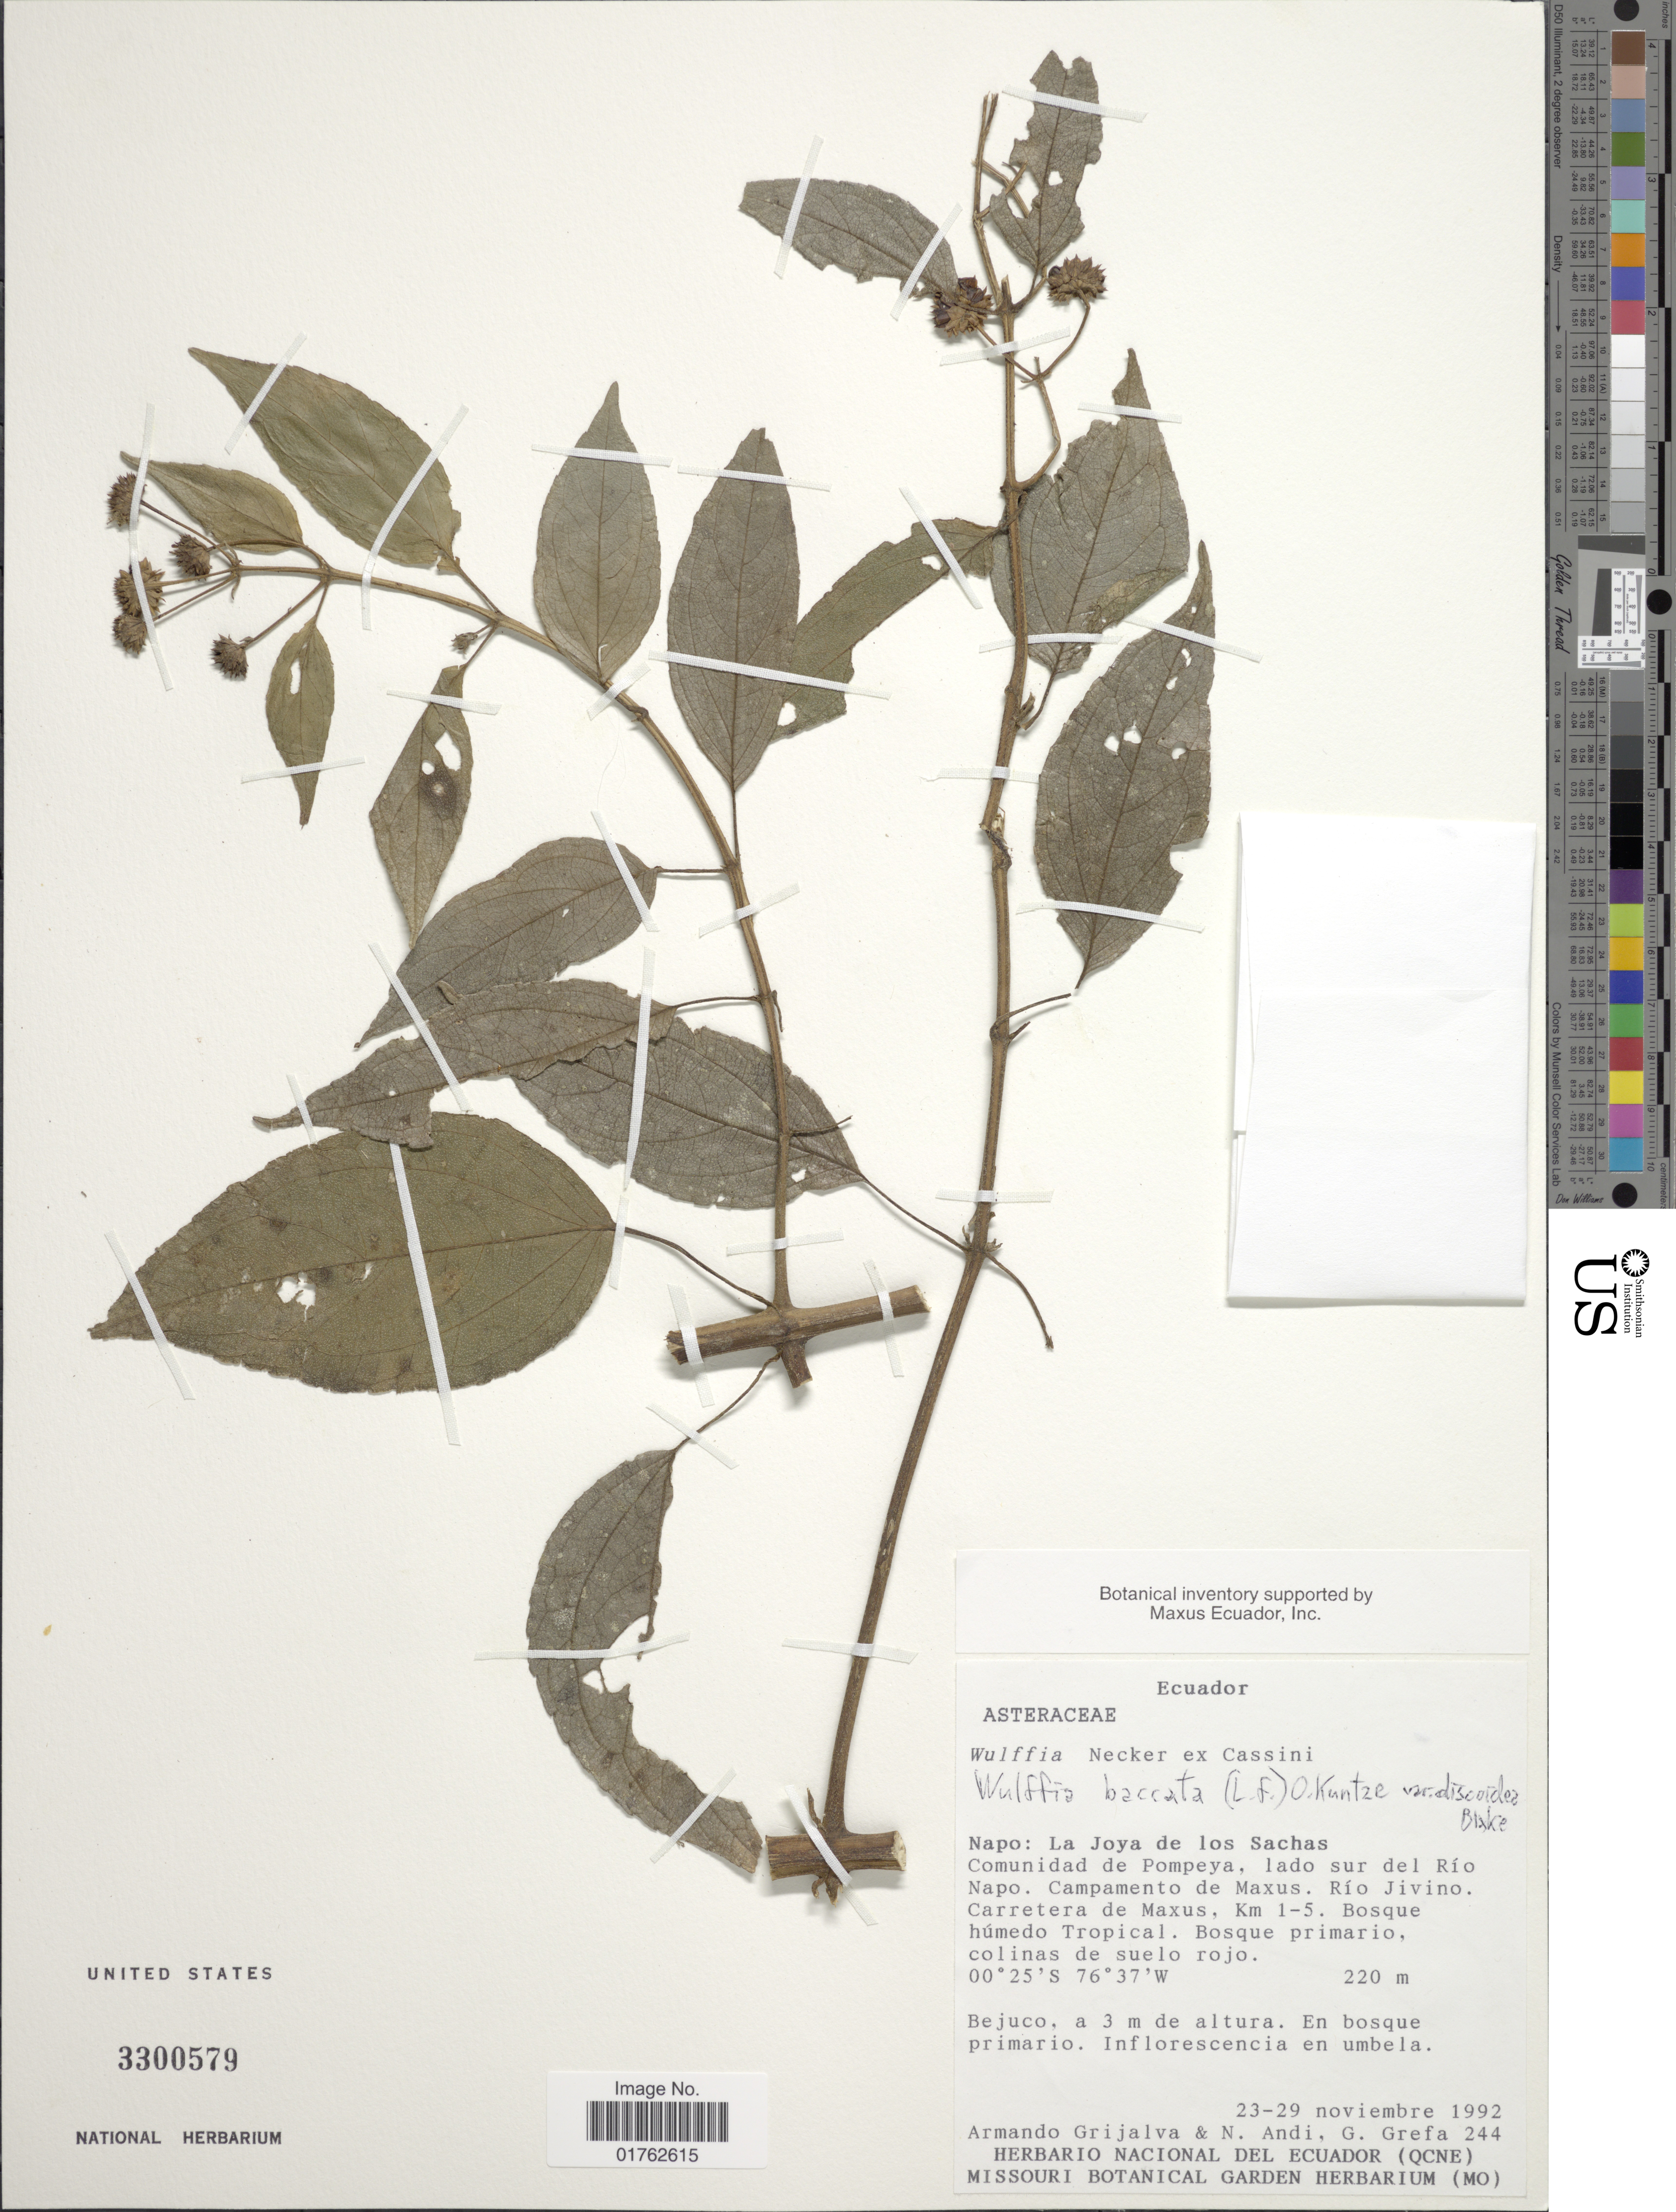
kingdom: Plantae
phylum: Tracheophyta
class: Magnoliopsida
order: Asterales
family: Asteraceae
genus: Wulffia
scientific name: Wulffia baccata var. discoidea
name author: S.F. Blake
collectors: A. Grijalva, N. Andi & G. Grefa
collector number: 244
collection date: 1992-11-23/1992-11-29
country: Ecuador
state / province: Napo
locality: La Joya de los Sachas, Comunidad de Pompeya, lado sur del Rio Napo, Campamento de Maxus, Rio Jivino, Carretera de Maxus, Km1-5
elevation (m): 220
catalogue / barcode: US 3300579